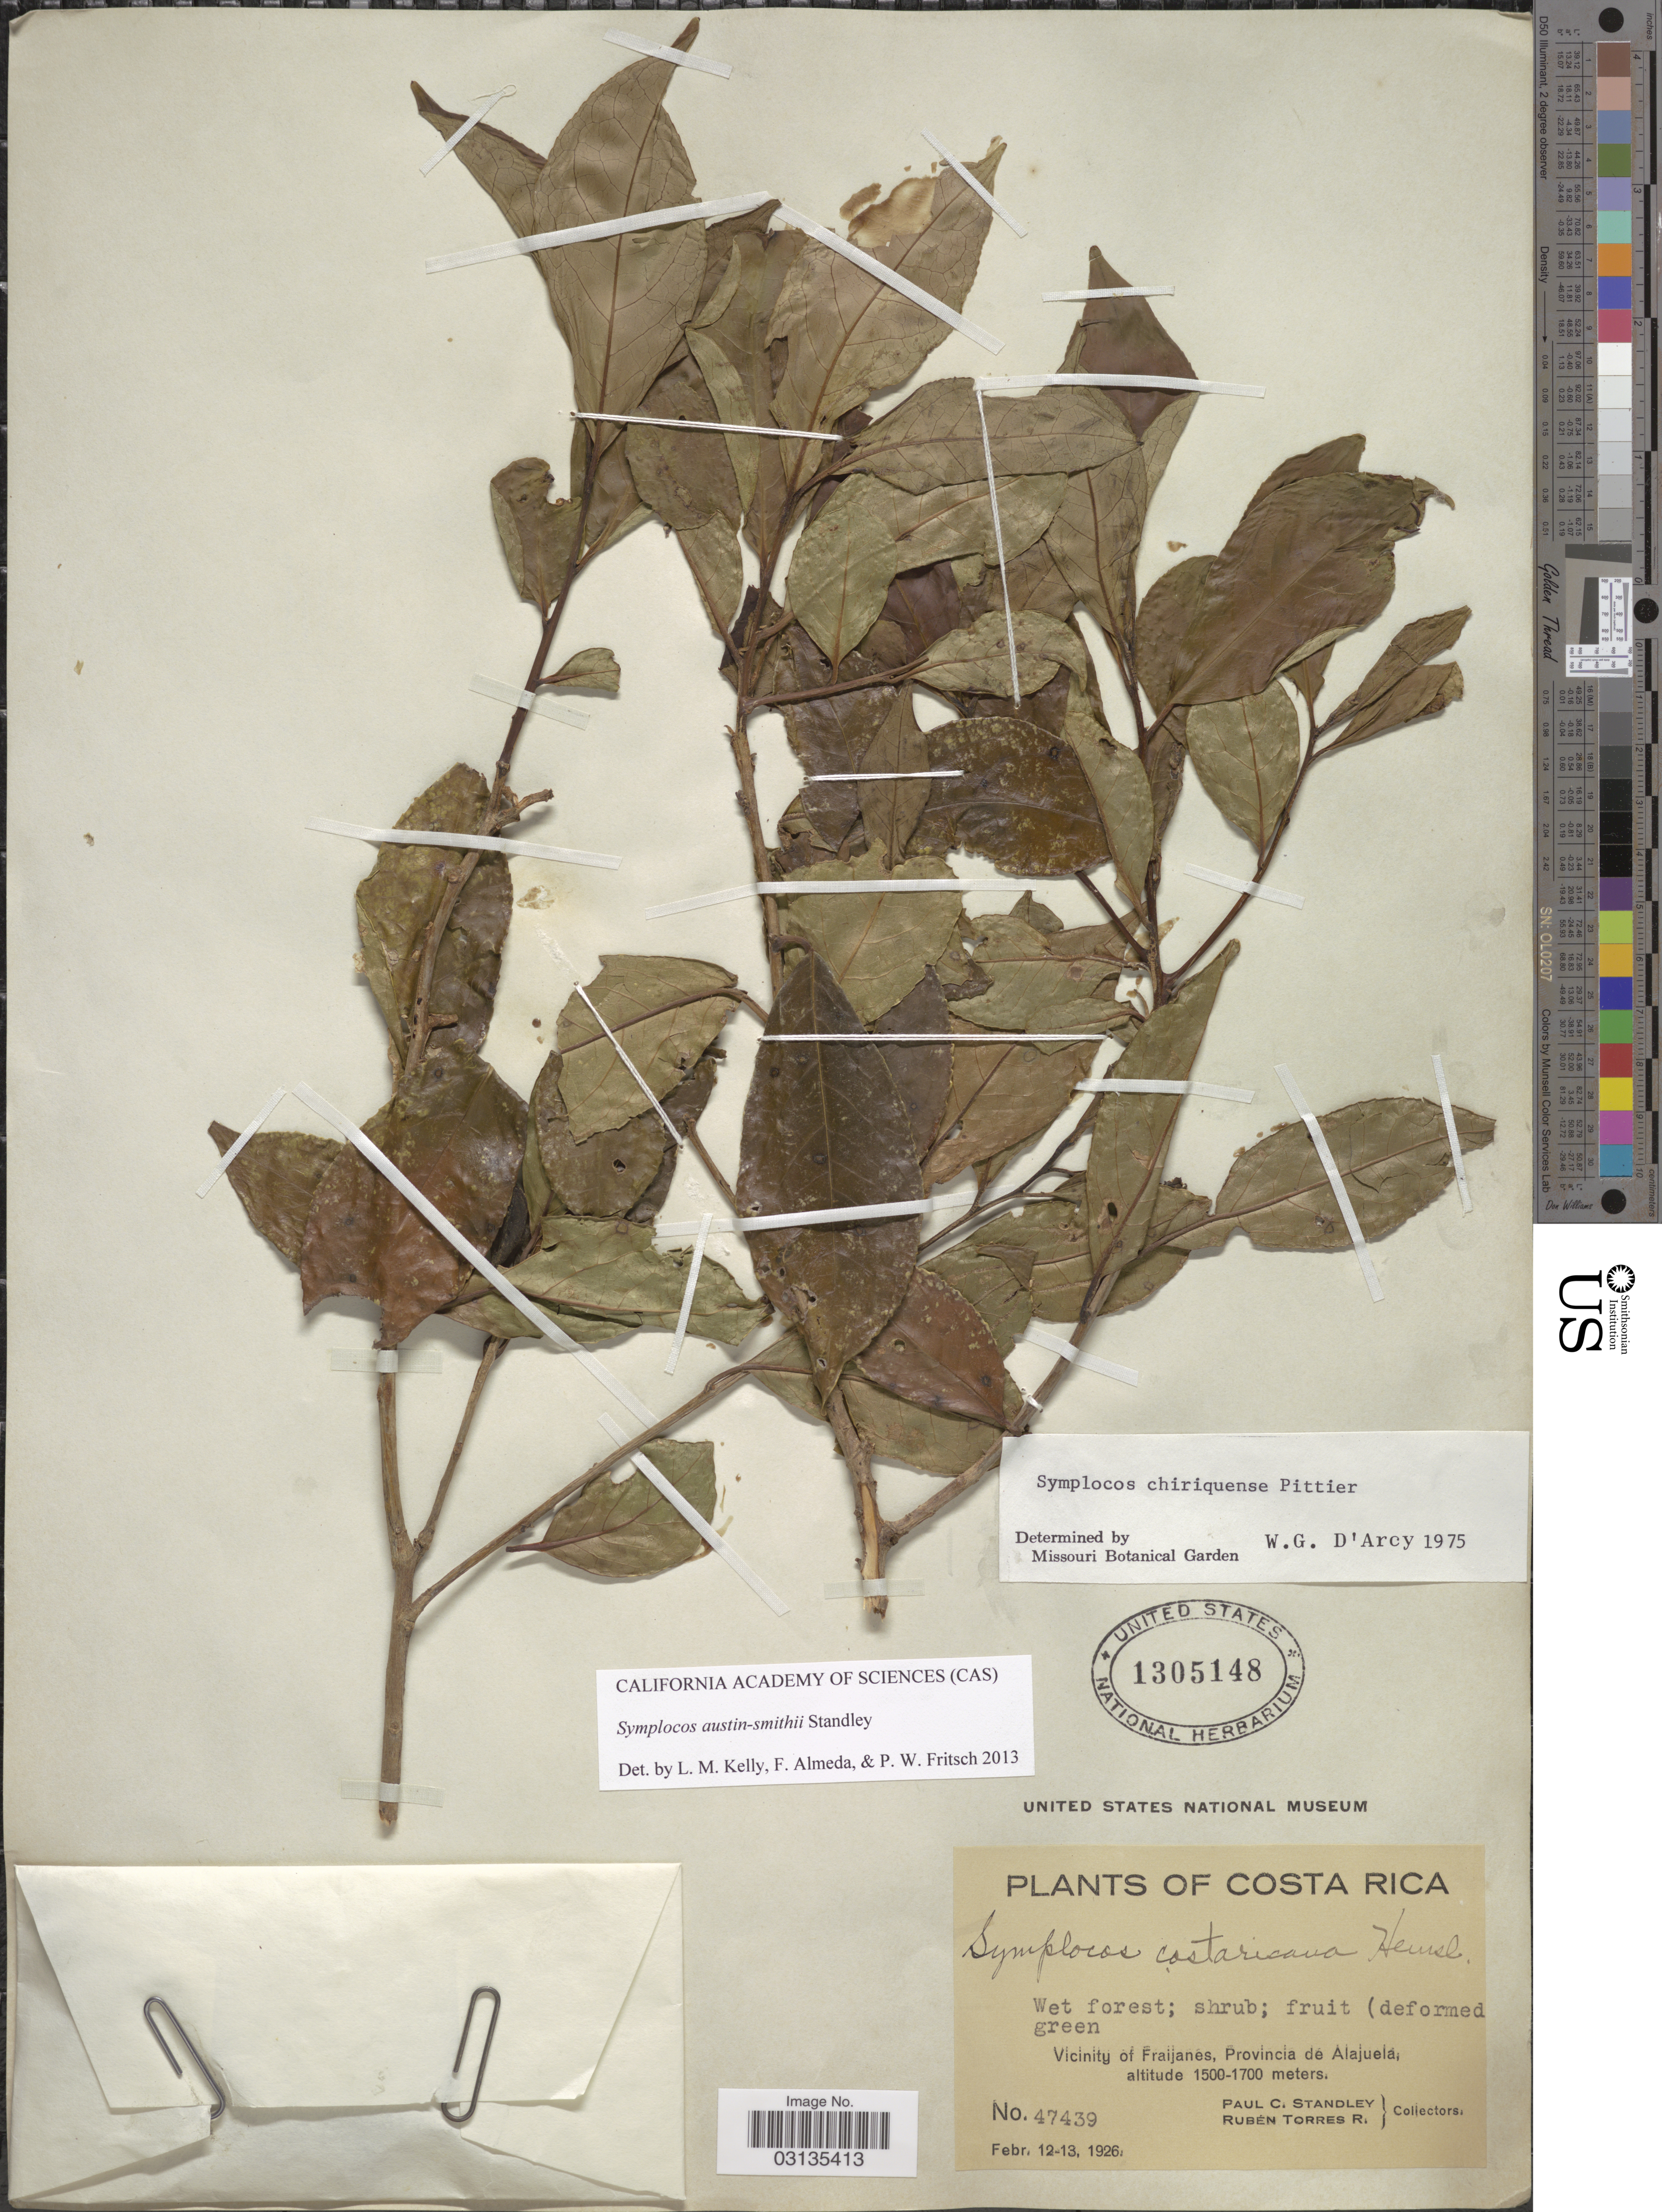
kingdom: Plantae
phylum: Tracheophyta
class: Magnoliopsida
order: Ericales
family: Symplocaceae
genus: Symplocos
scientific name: Symplocos austin-smithii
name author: Standl.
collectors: P. C. Standley & R. Torres Rojas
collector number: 47439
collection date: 1926-02-12/1926-02-13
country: Costa Rica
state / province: Alajuela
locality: Vicinity of Fraijanes.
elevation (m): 1500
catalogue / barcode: US 1305148